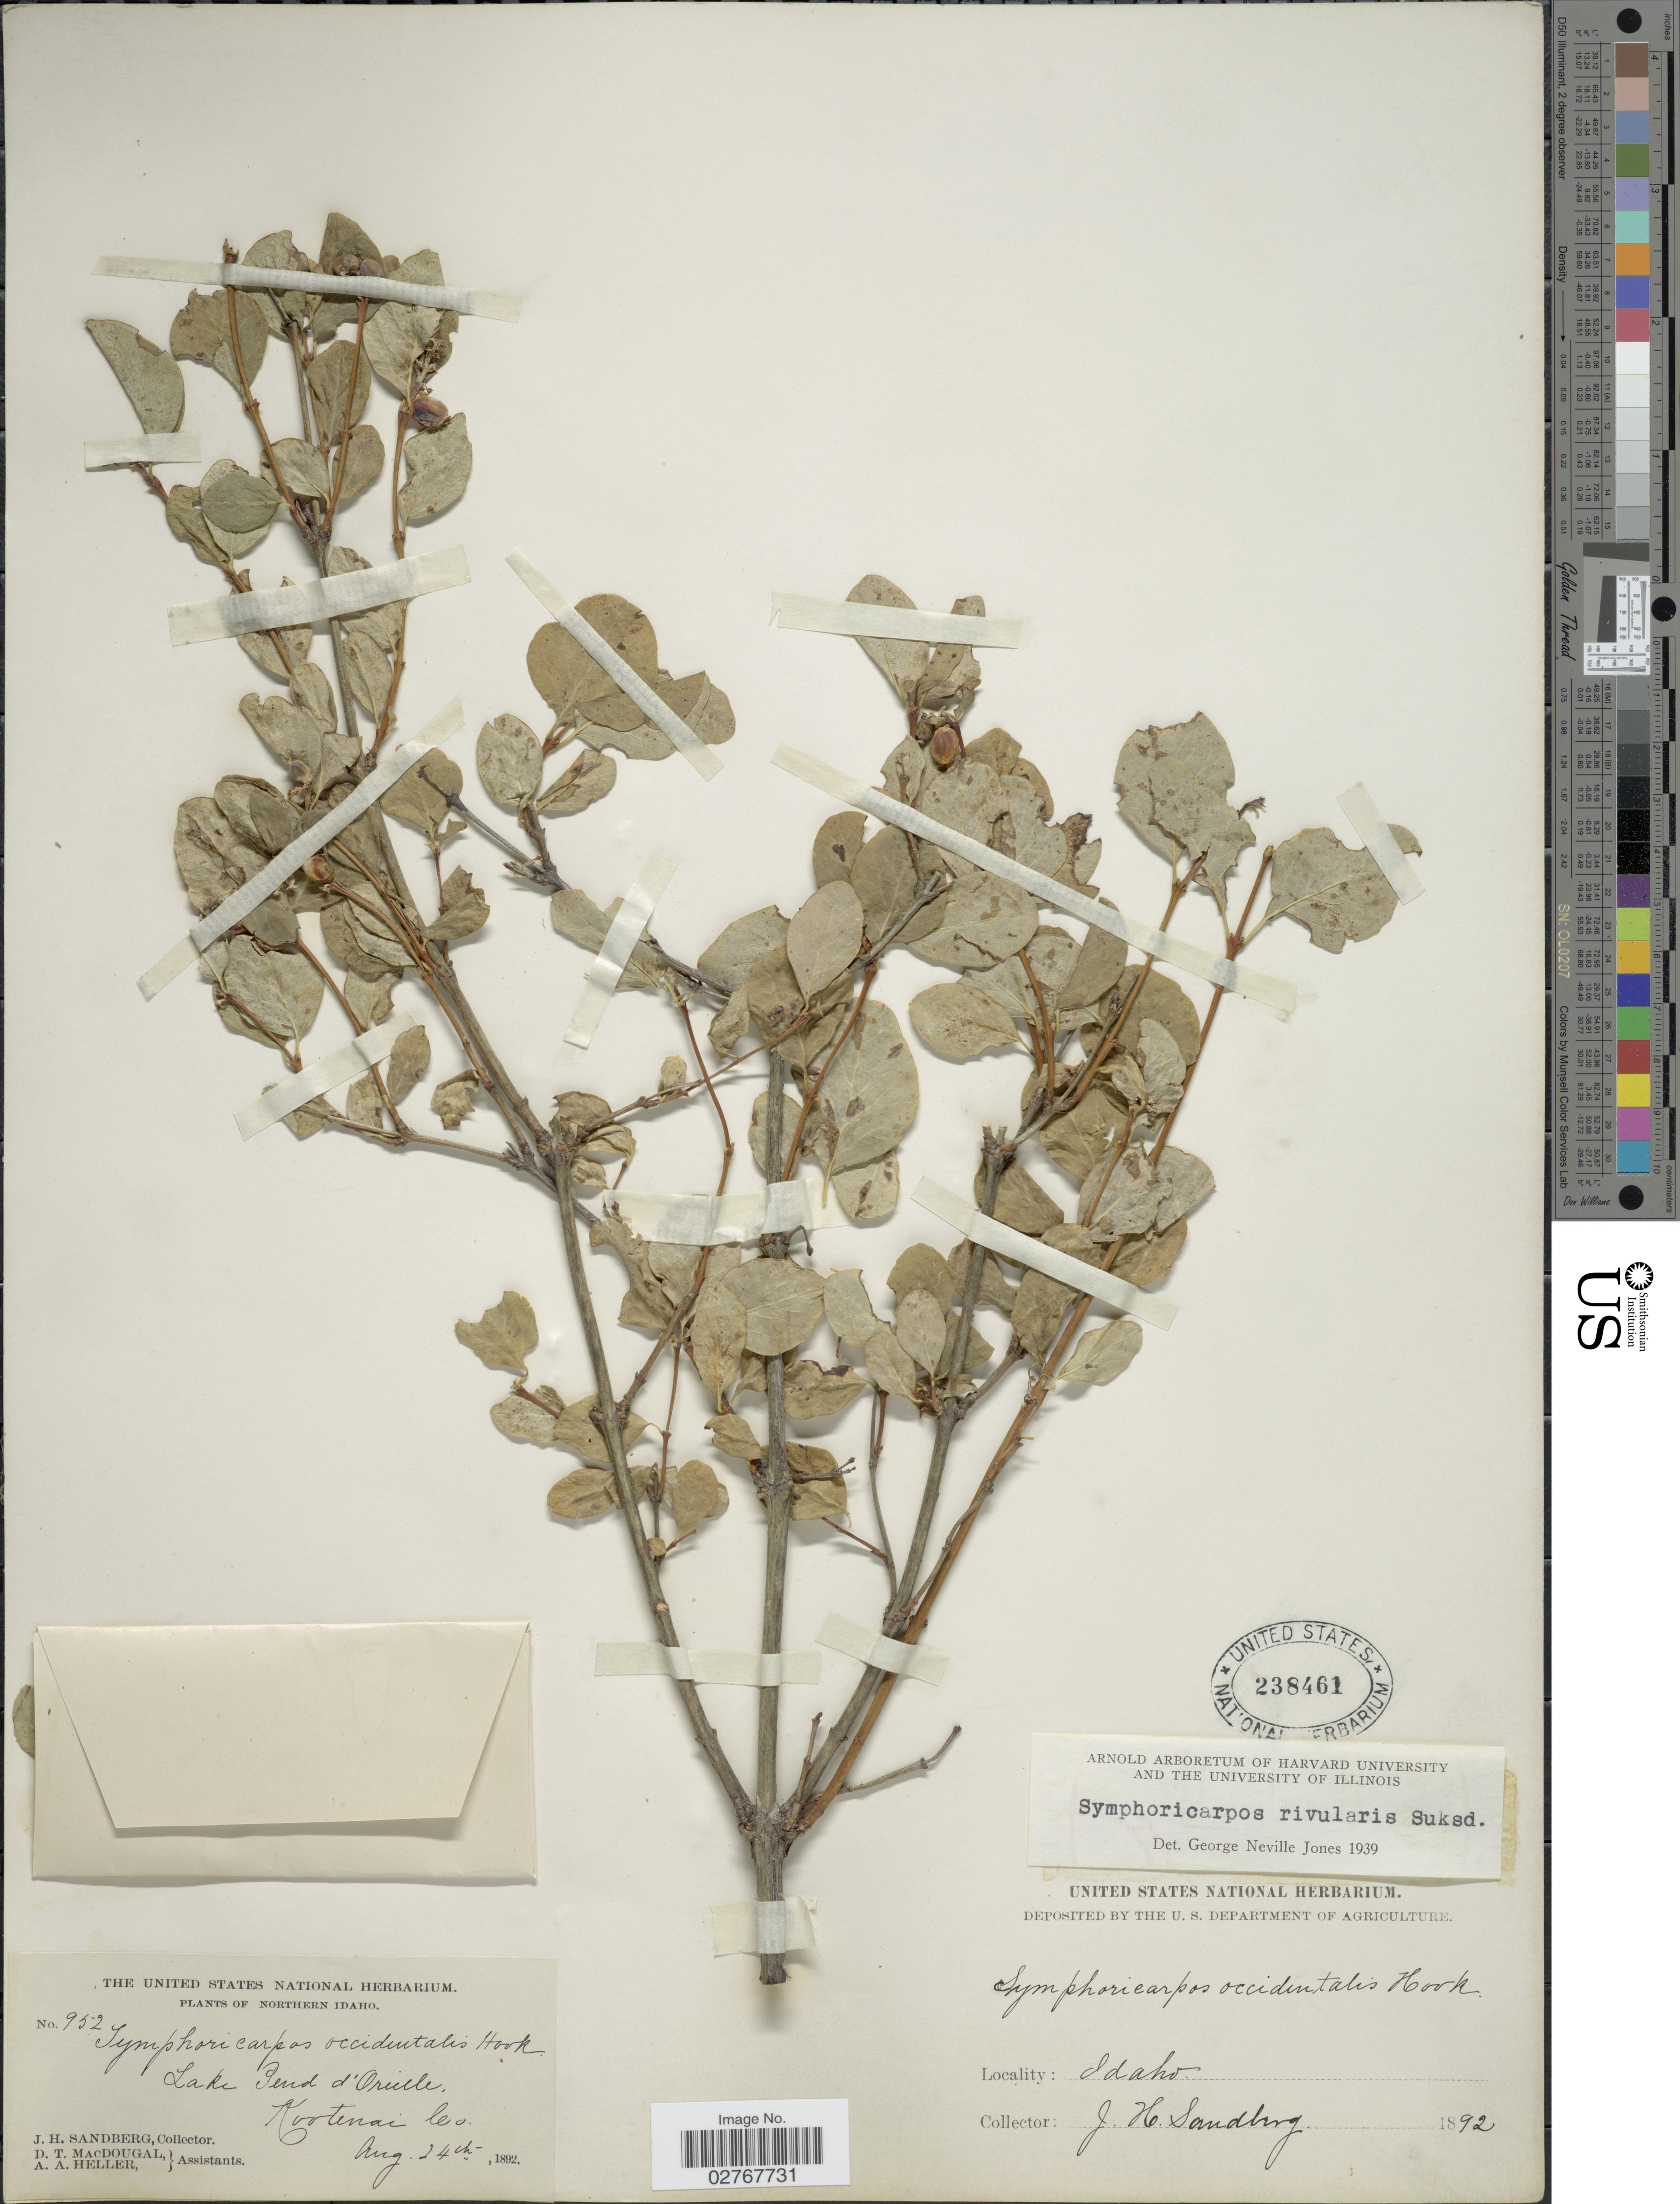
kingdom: Plantae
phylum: Tracheophyta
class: Magnoliopsida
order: Dipsacales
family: Caprifoliaceae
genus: Symphoricarpos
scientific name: Symphoricarpos rivularis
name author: Suksd.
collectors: J. H. Sandberg, D. T. MacDougal & A. A. Heller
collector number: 952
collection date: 1892-08-24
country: United States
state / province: Idaho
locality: Northern Idaho. Lake Pend d'Oreille. Kootenai Co.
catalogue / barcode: US 238461